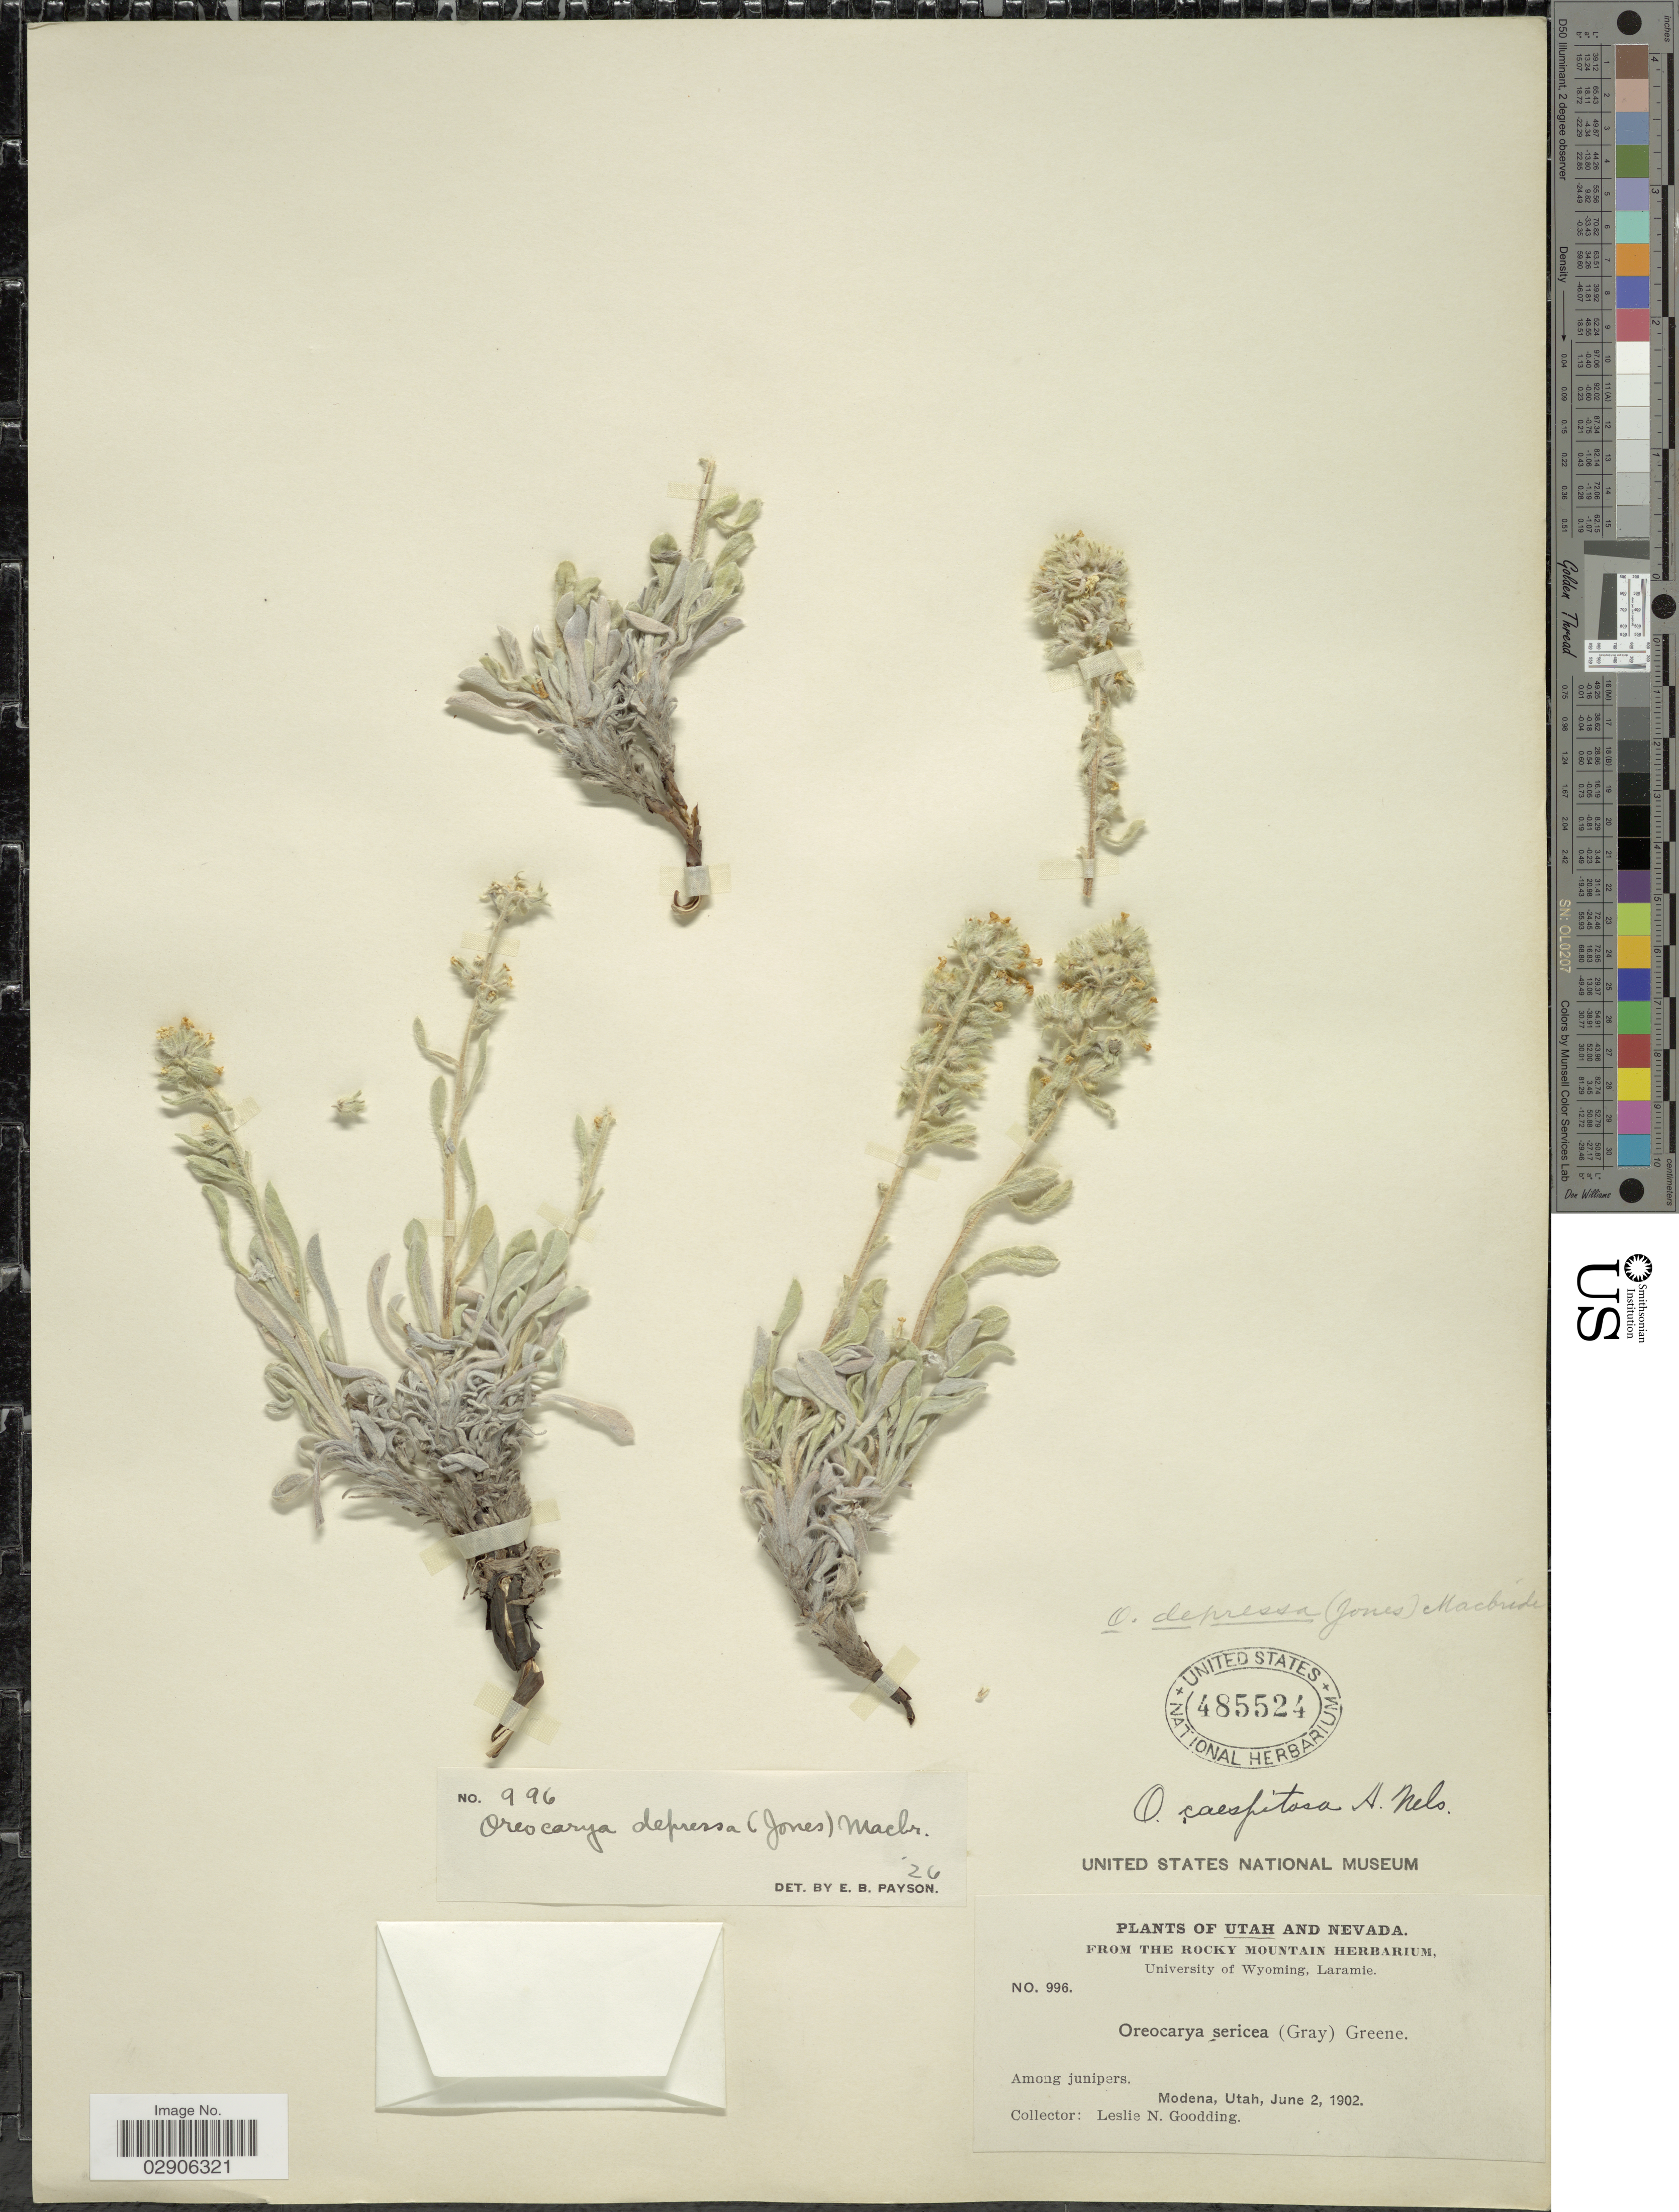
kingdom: Plantae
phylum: Tracheophyta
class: Magnoliopsida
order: Boraginales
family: Boraginaceae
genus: Oreocarya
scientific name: Oreocarya depressa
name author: (M.E. Jones) J.F. Macbr.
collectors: L. N. Goodding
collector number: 996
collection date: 1902-06-02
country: United States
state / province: Utah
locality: Modena, Utah.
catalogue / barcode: US 485524